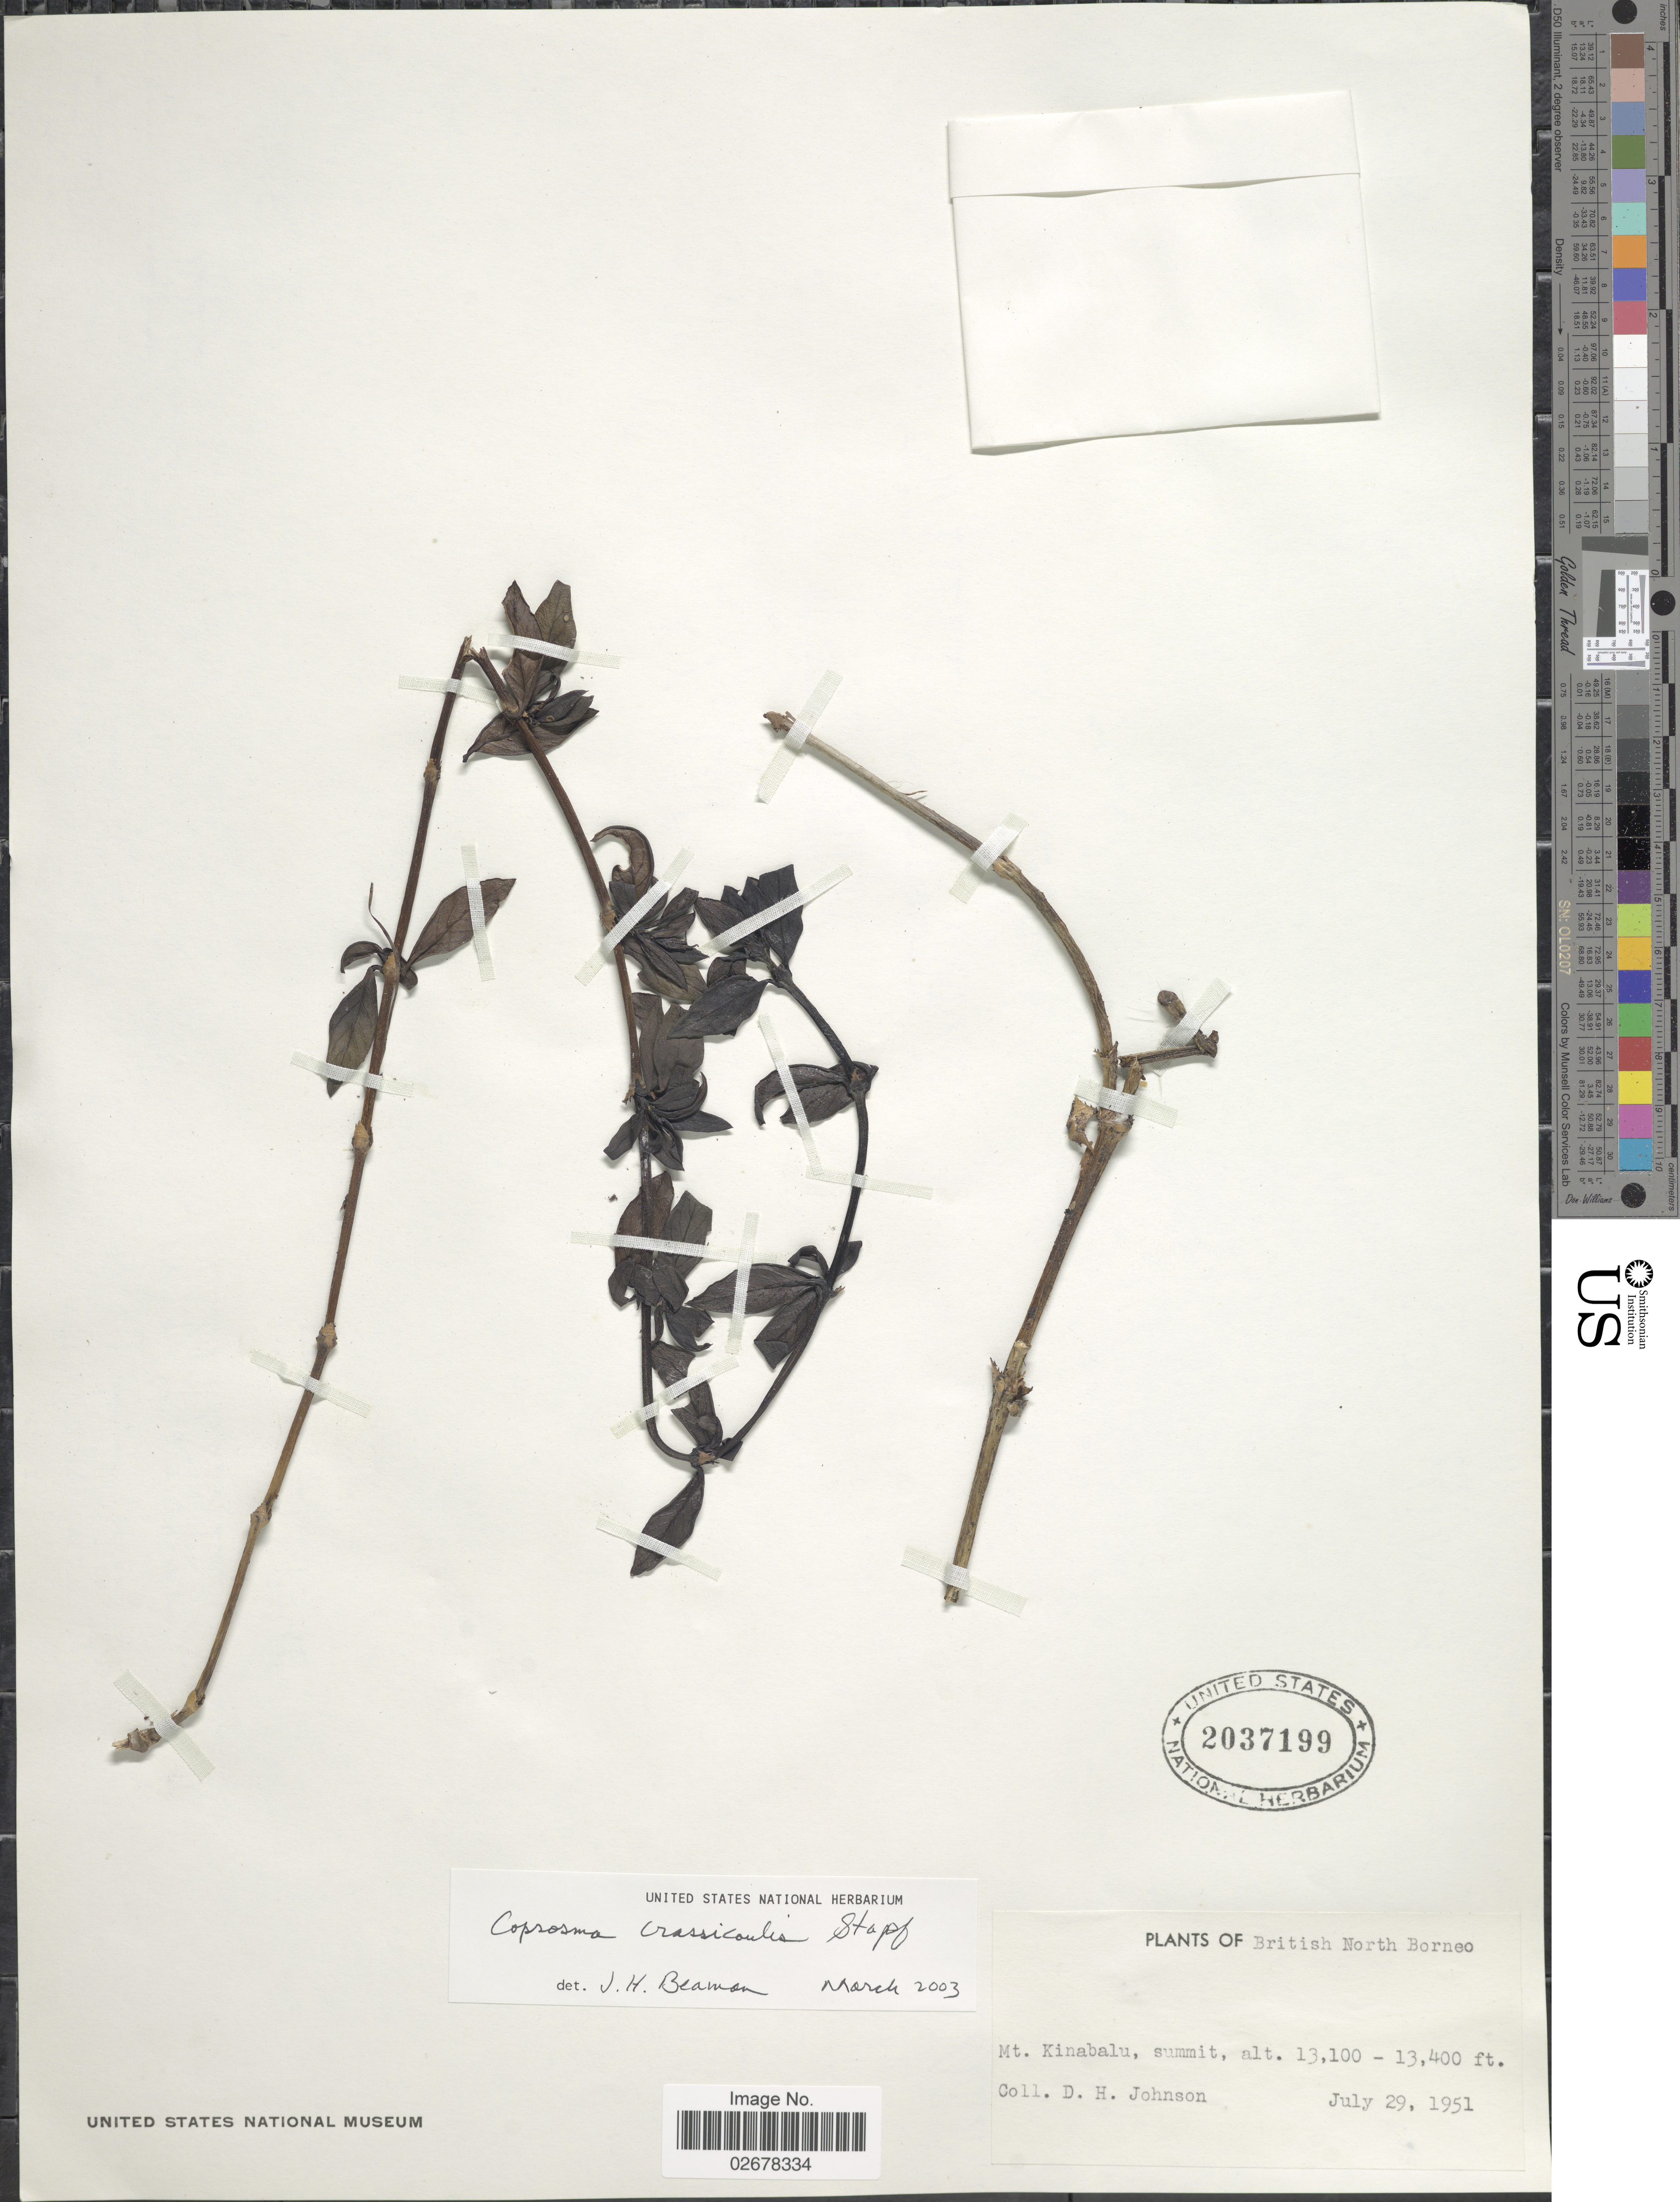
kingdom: Plantae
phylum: Tracheophyta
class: Magnoliopsida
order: Gentianales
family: Rubiaceae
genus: Coprosma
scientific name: Coprosma crassicaulis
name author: Stapf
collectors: D.H. Johnson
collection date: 1951-07-29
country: Malaysia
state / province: Sabah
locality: British North Borneo, Mt. Kinabalu, summit.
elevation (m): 3993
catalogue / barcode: US 2037199